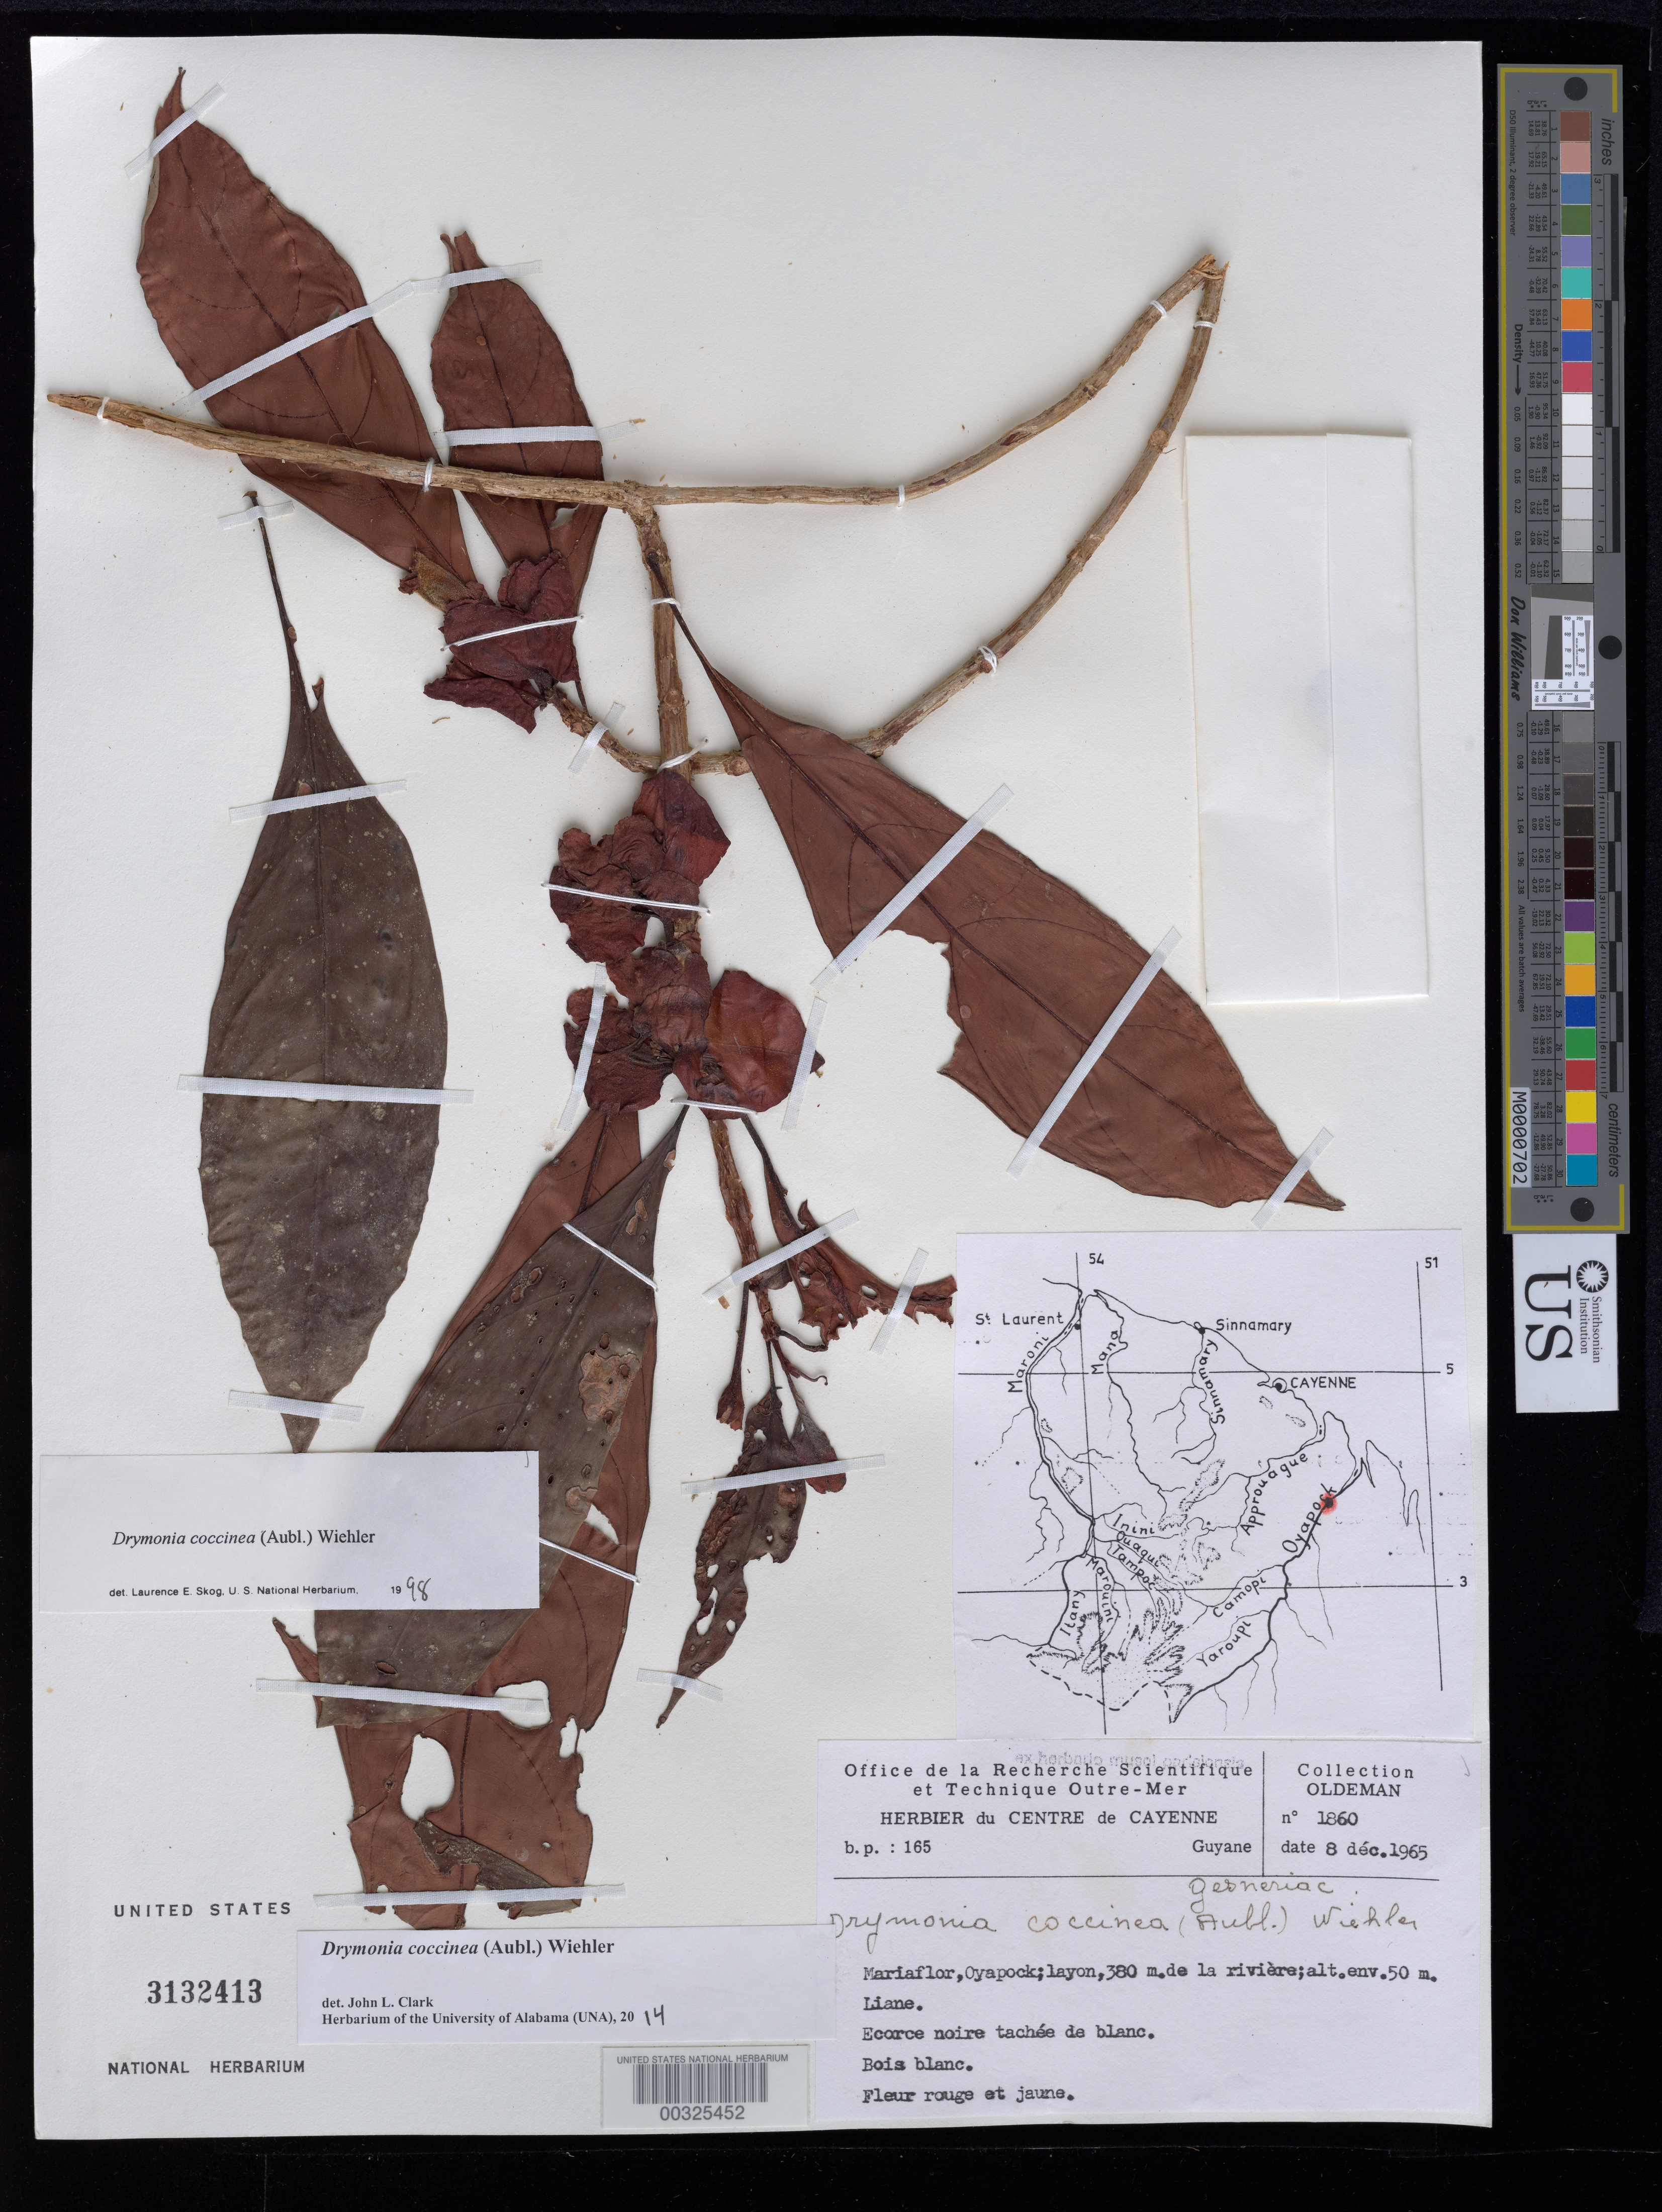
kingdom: Plantae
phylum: Tracheophyta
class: Magnoliopsida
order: Lamiales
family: Gesneriaceae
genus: Drymonia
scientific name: Drymonia coccinea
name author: (Aubl.) Wiehler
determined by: Skog, Laurence E.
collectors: R. Oldeman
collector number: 1860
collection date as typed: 08 Dec 1965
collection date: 1965-12-08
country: French Guiana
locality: Mariaflor, Oyapock; layon, 380 m de la rivière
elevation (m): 50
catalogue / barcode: US 3132413